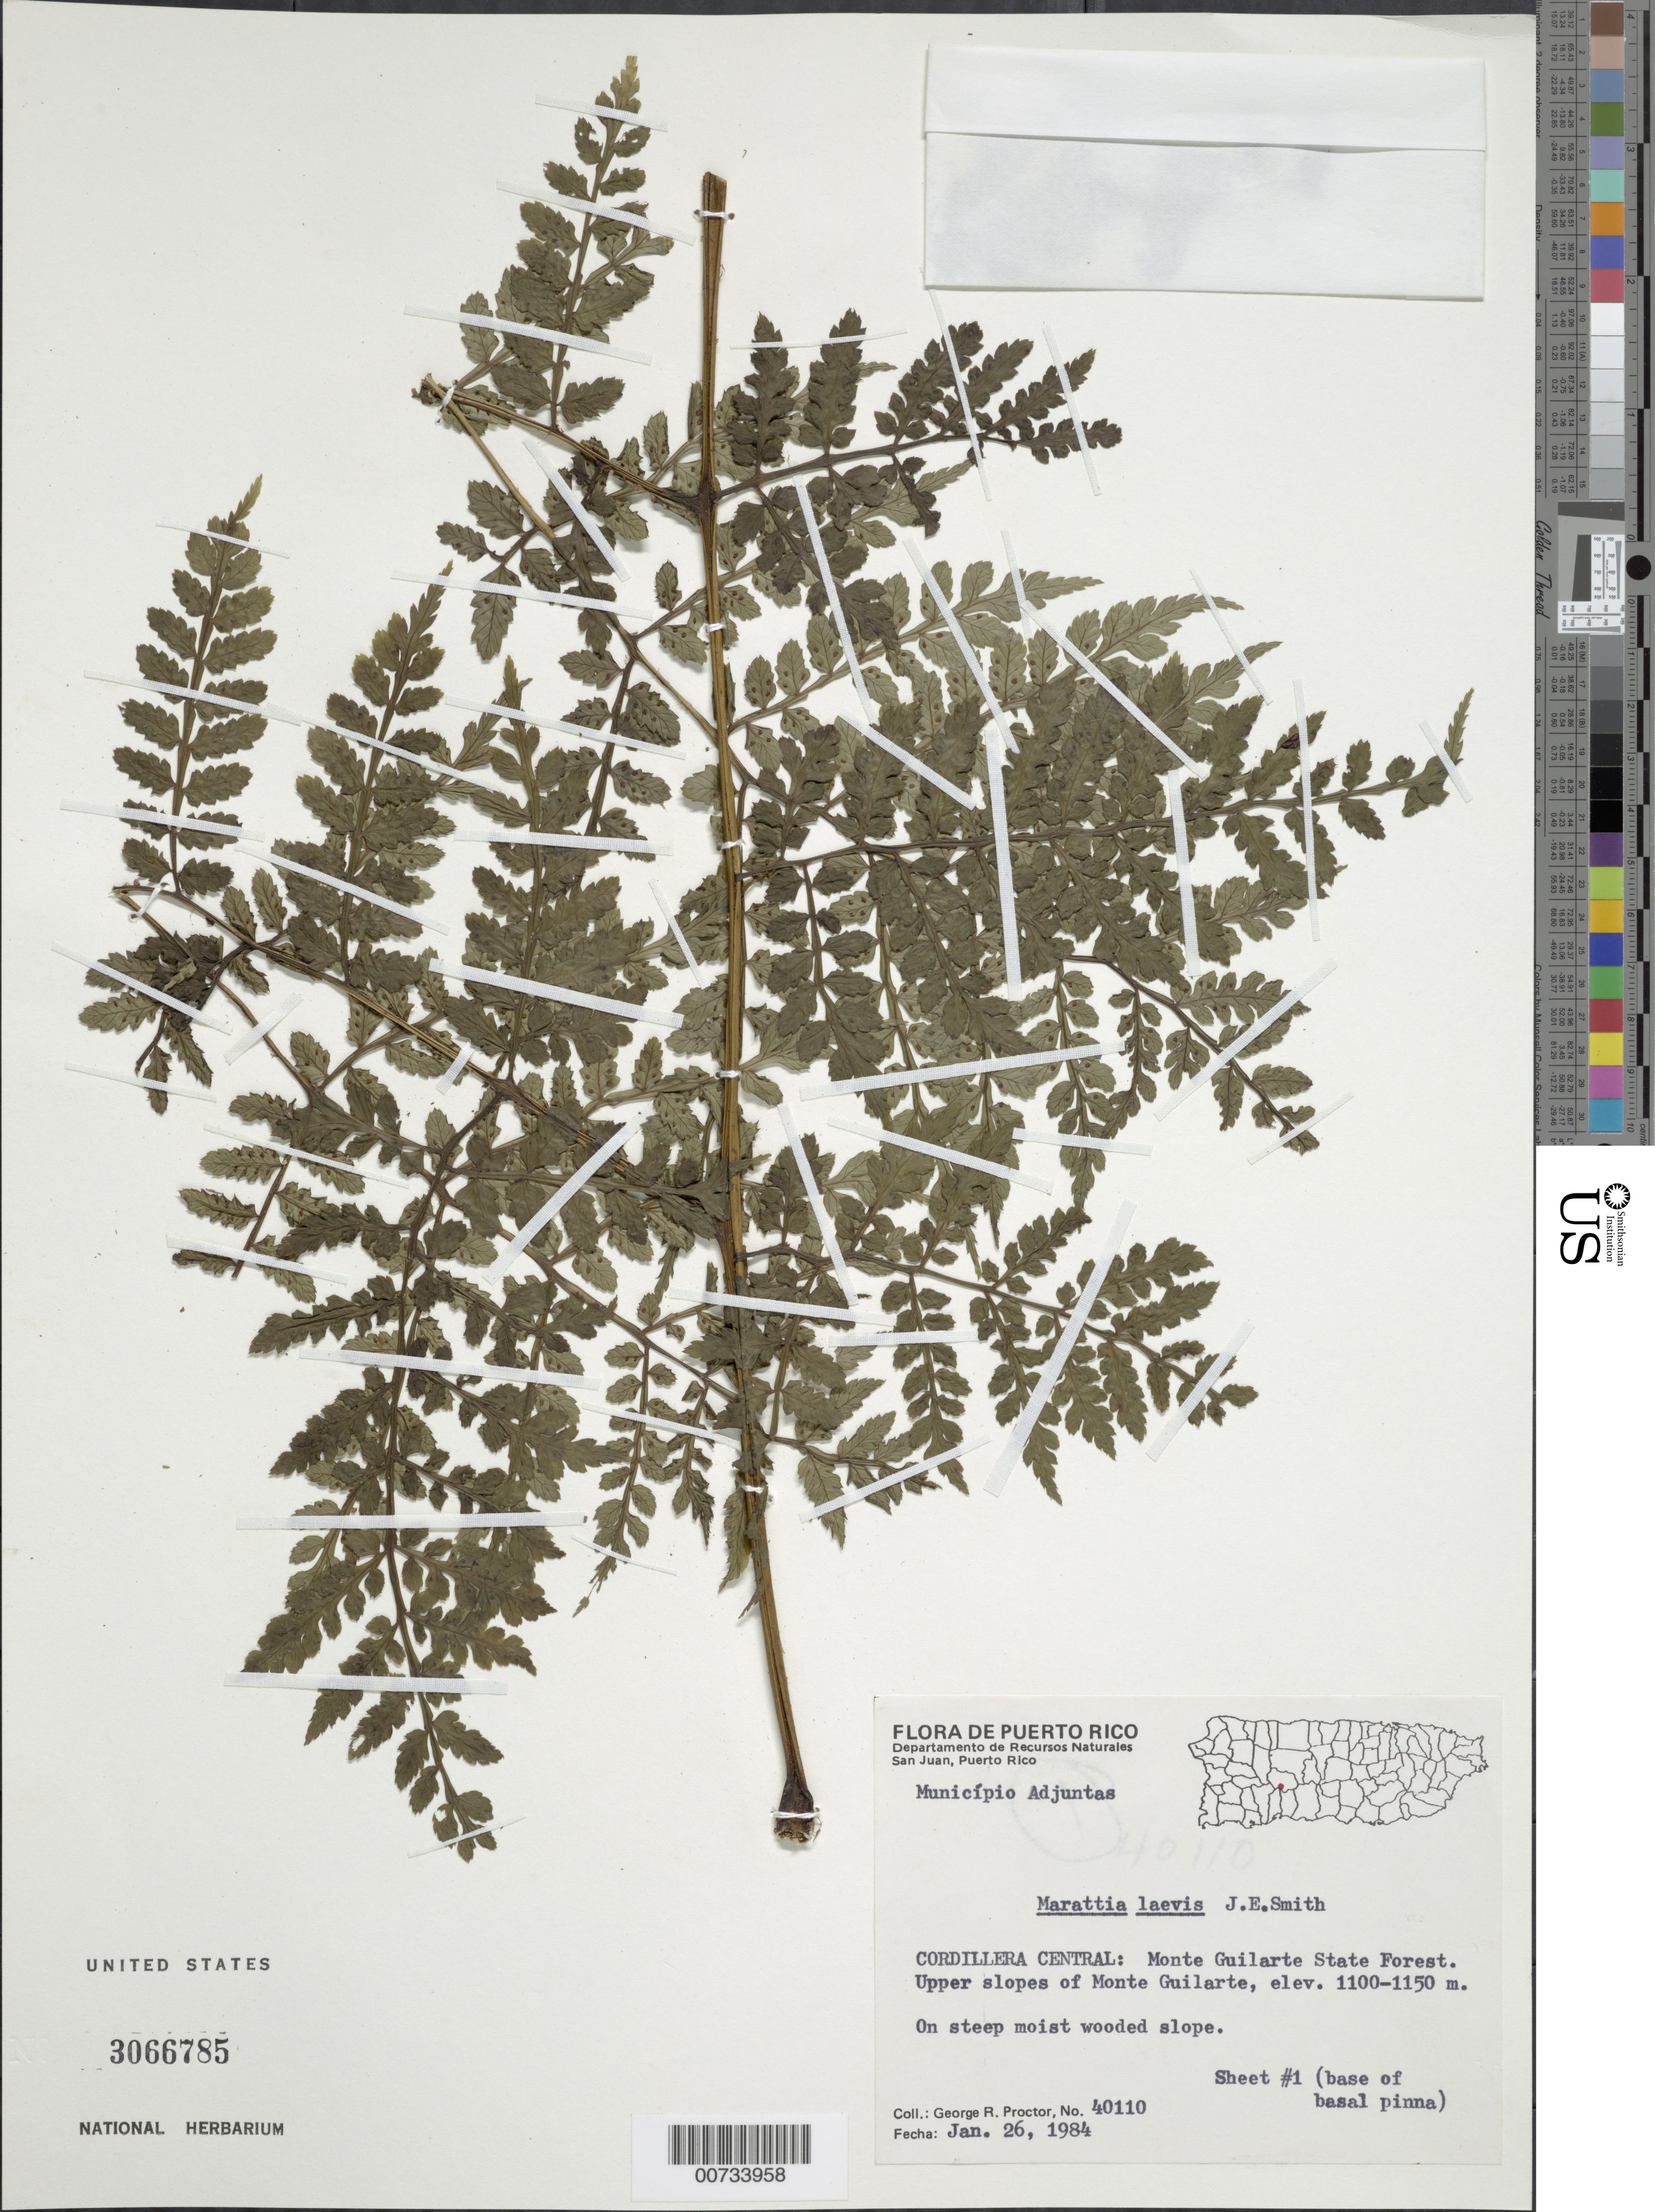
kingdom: Plantae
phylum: Tracheophyta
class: Polypodiopsida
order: Marattiales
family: Marattiaceae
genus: Marattia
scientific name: Marattia laevis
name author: Sm.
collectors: G. R. Proctor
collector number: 40110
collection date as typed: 26 Jan 1984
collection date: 1984-01-26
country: Puerto Rico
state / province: Adjuntas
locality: Mun. Adjuntas, Cordillera Central: Monte Guilarte State Forest, upper slopes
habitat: On steep moist wooded slope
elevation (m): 1100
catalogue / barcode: US 3066785